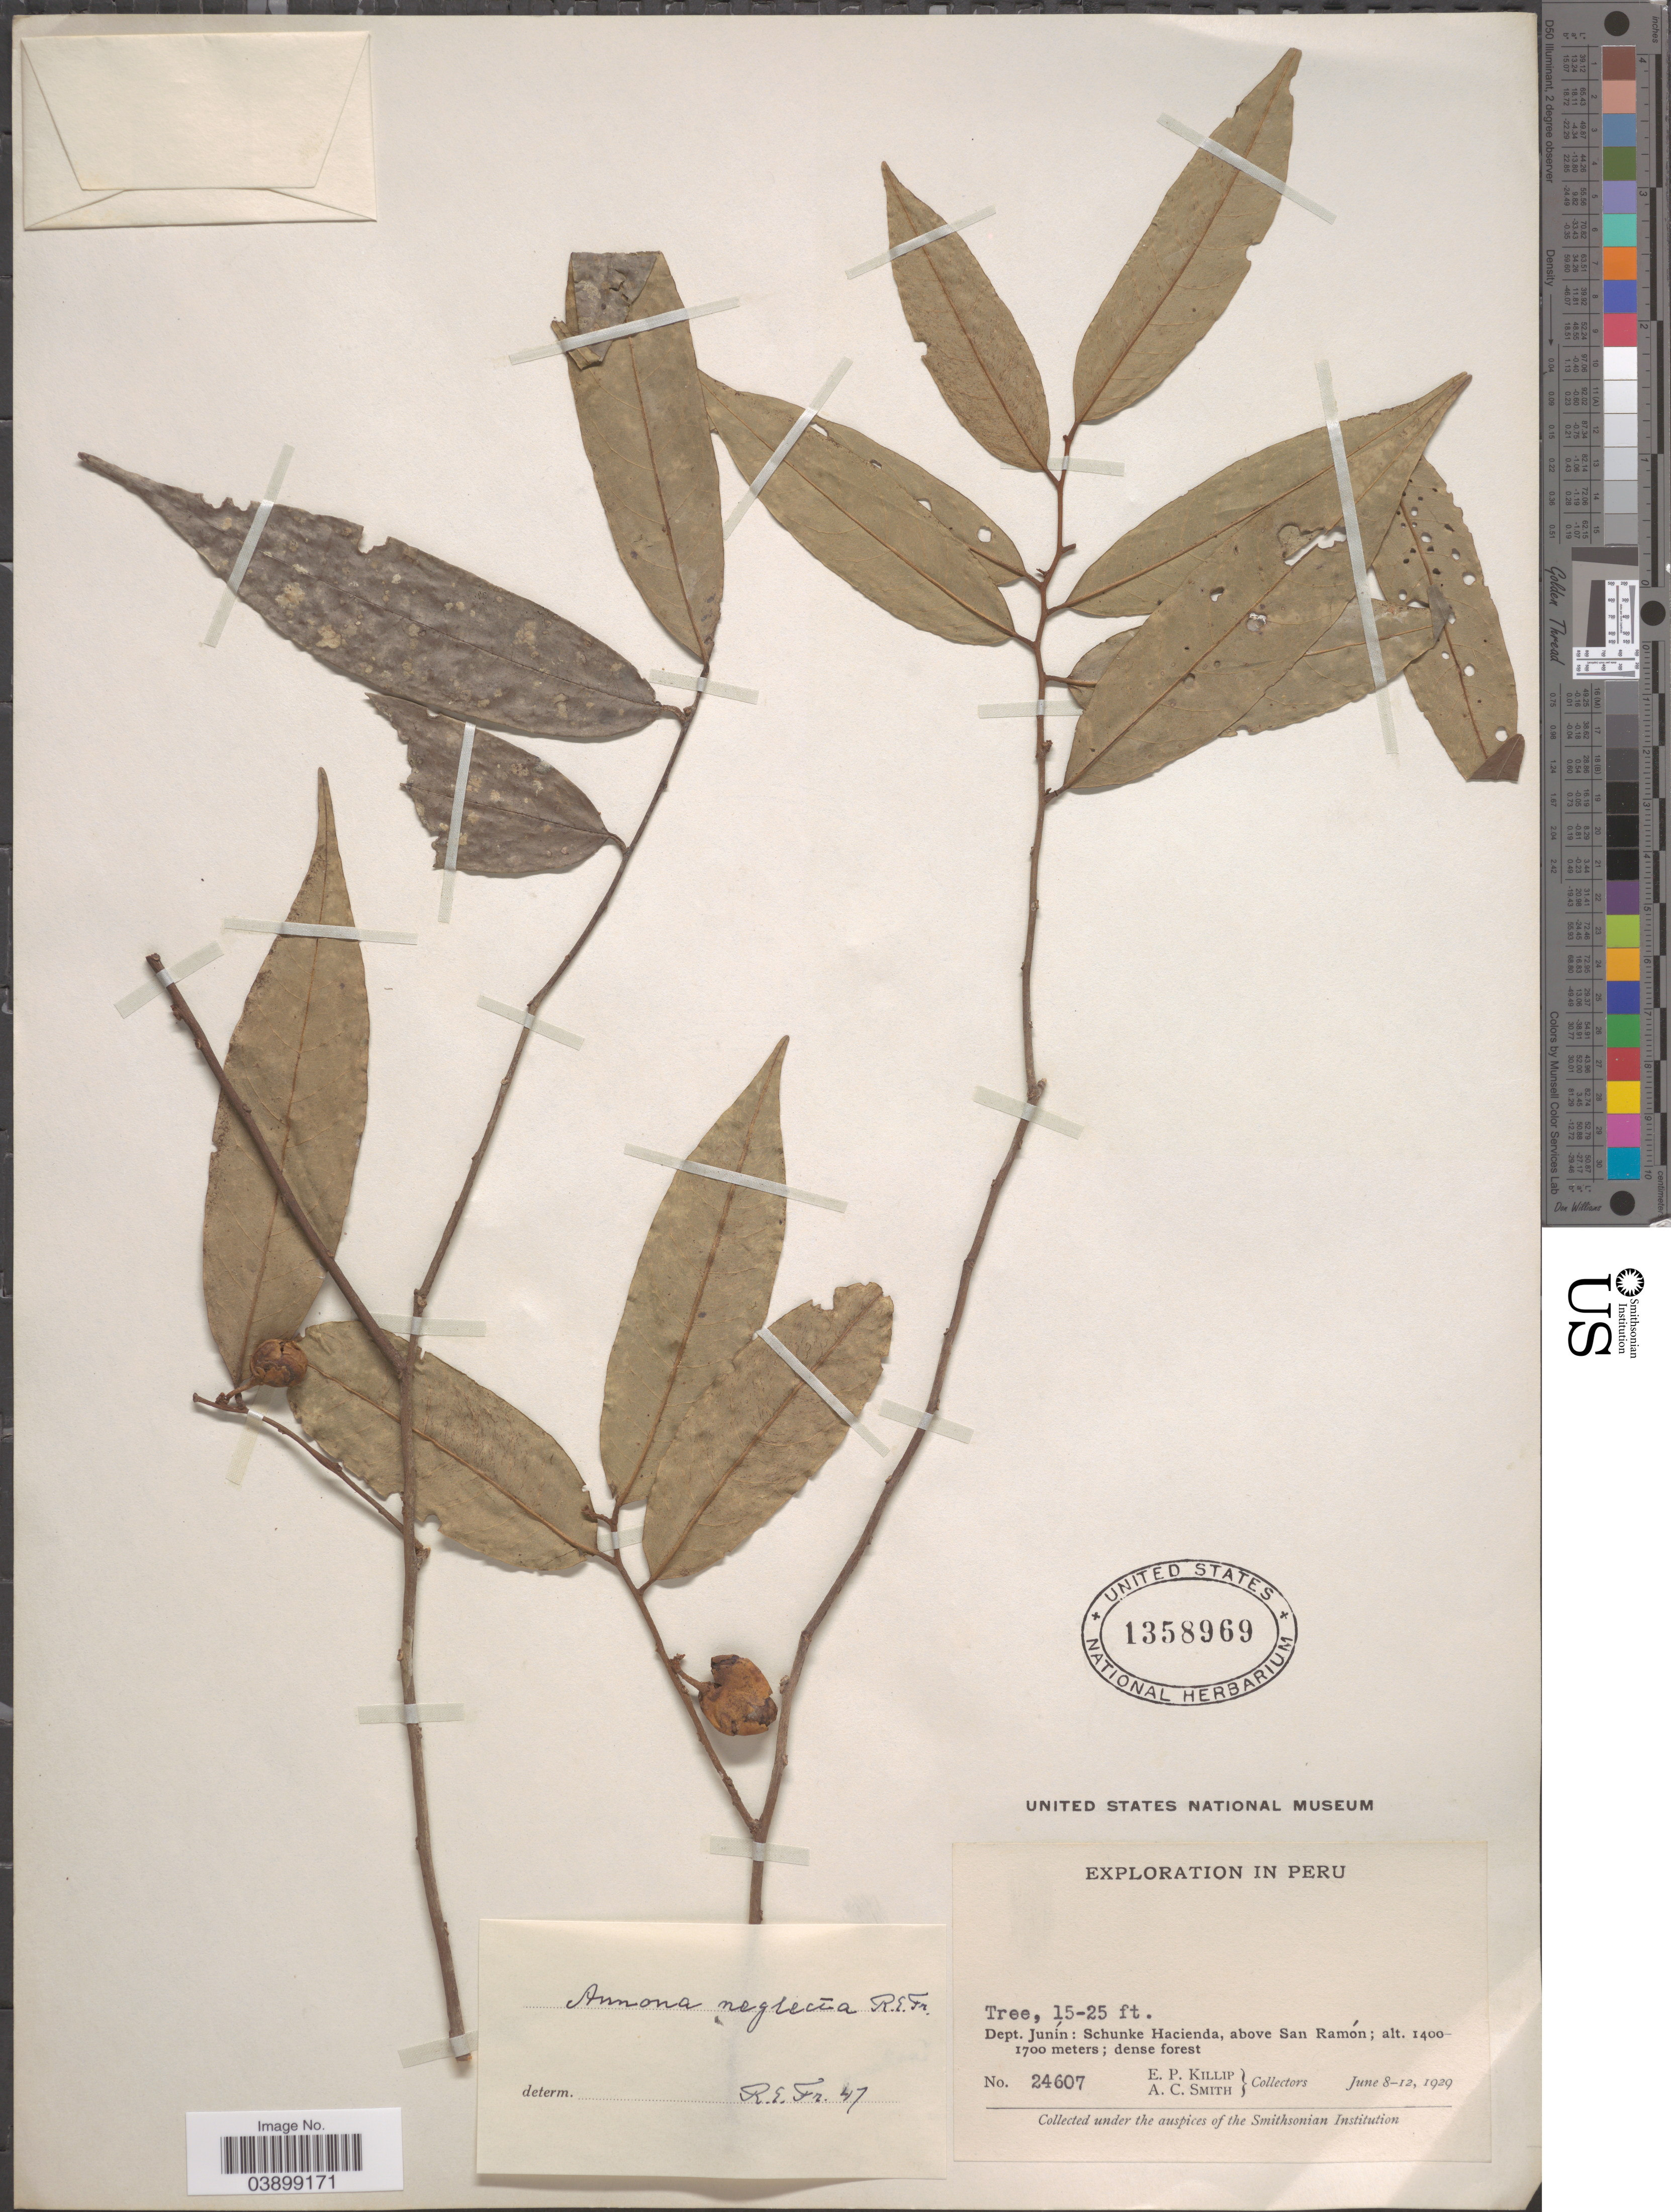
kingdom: Plantae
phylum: Tracheophyta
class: Magnoliopsida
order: Magnoliales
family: Annonaceae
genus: Annona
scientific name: Annona neglecta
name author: R.E. Fr.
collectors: E. P. Killip & A. C. Smith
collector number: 24607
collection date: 1929-06-08/1929-06-12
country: Peru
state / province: Junín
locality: Dept. Junín: Schunke Hacienda, above San Ramón.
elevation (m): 1400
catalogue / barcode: US 1358969